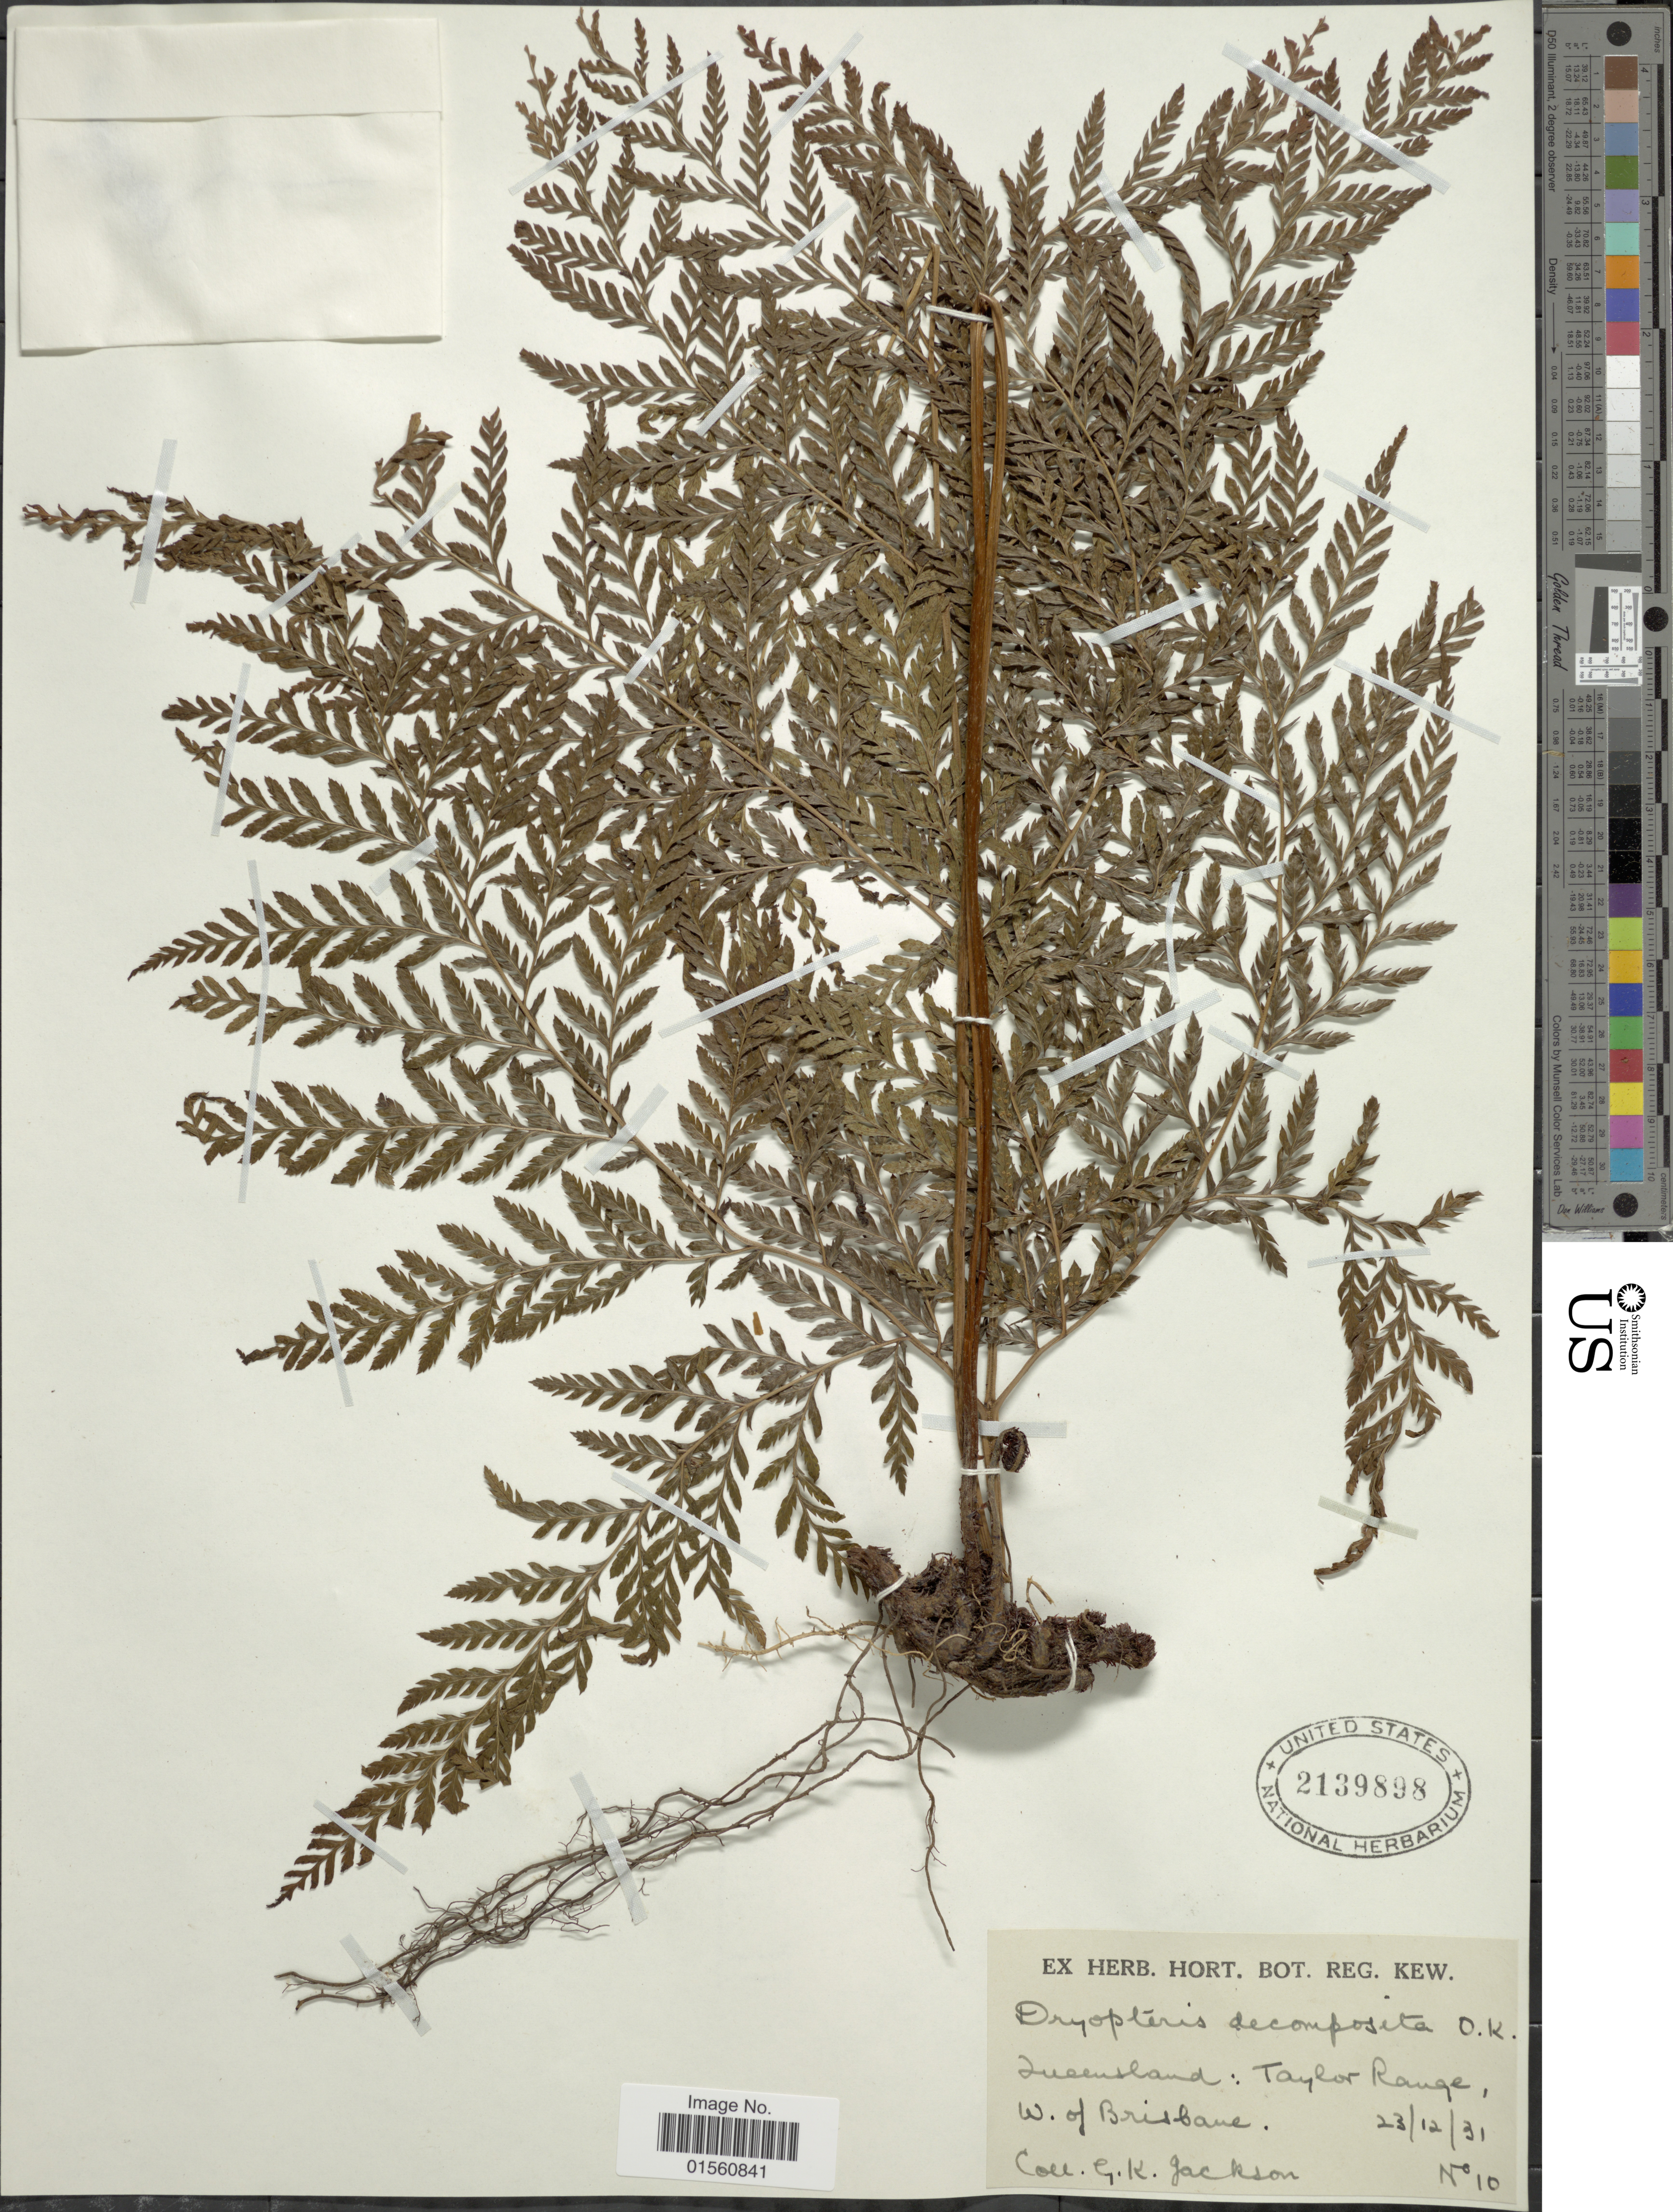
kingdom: Plantae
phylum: Tracheophyta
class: Polypodiopsida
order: Polypodiales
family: Dryopteridaceae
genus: Lastreopsis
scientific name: Lastreopsis decomposita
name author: (R. Br.) Tindale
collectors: G. Jackson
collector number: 10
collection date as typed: Transcribed d/m/y: 23/12/31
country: Australia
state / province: Queensland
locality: Taylor Range, W. of Brisbane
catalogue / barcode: US 2139898